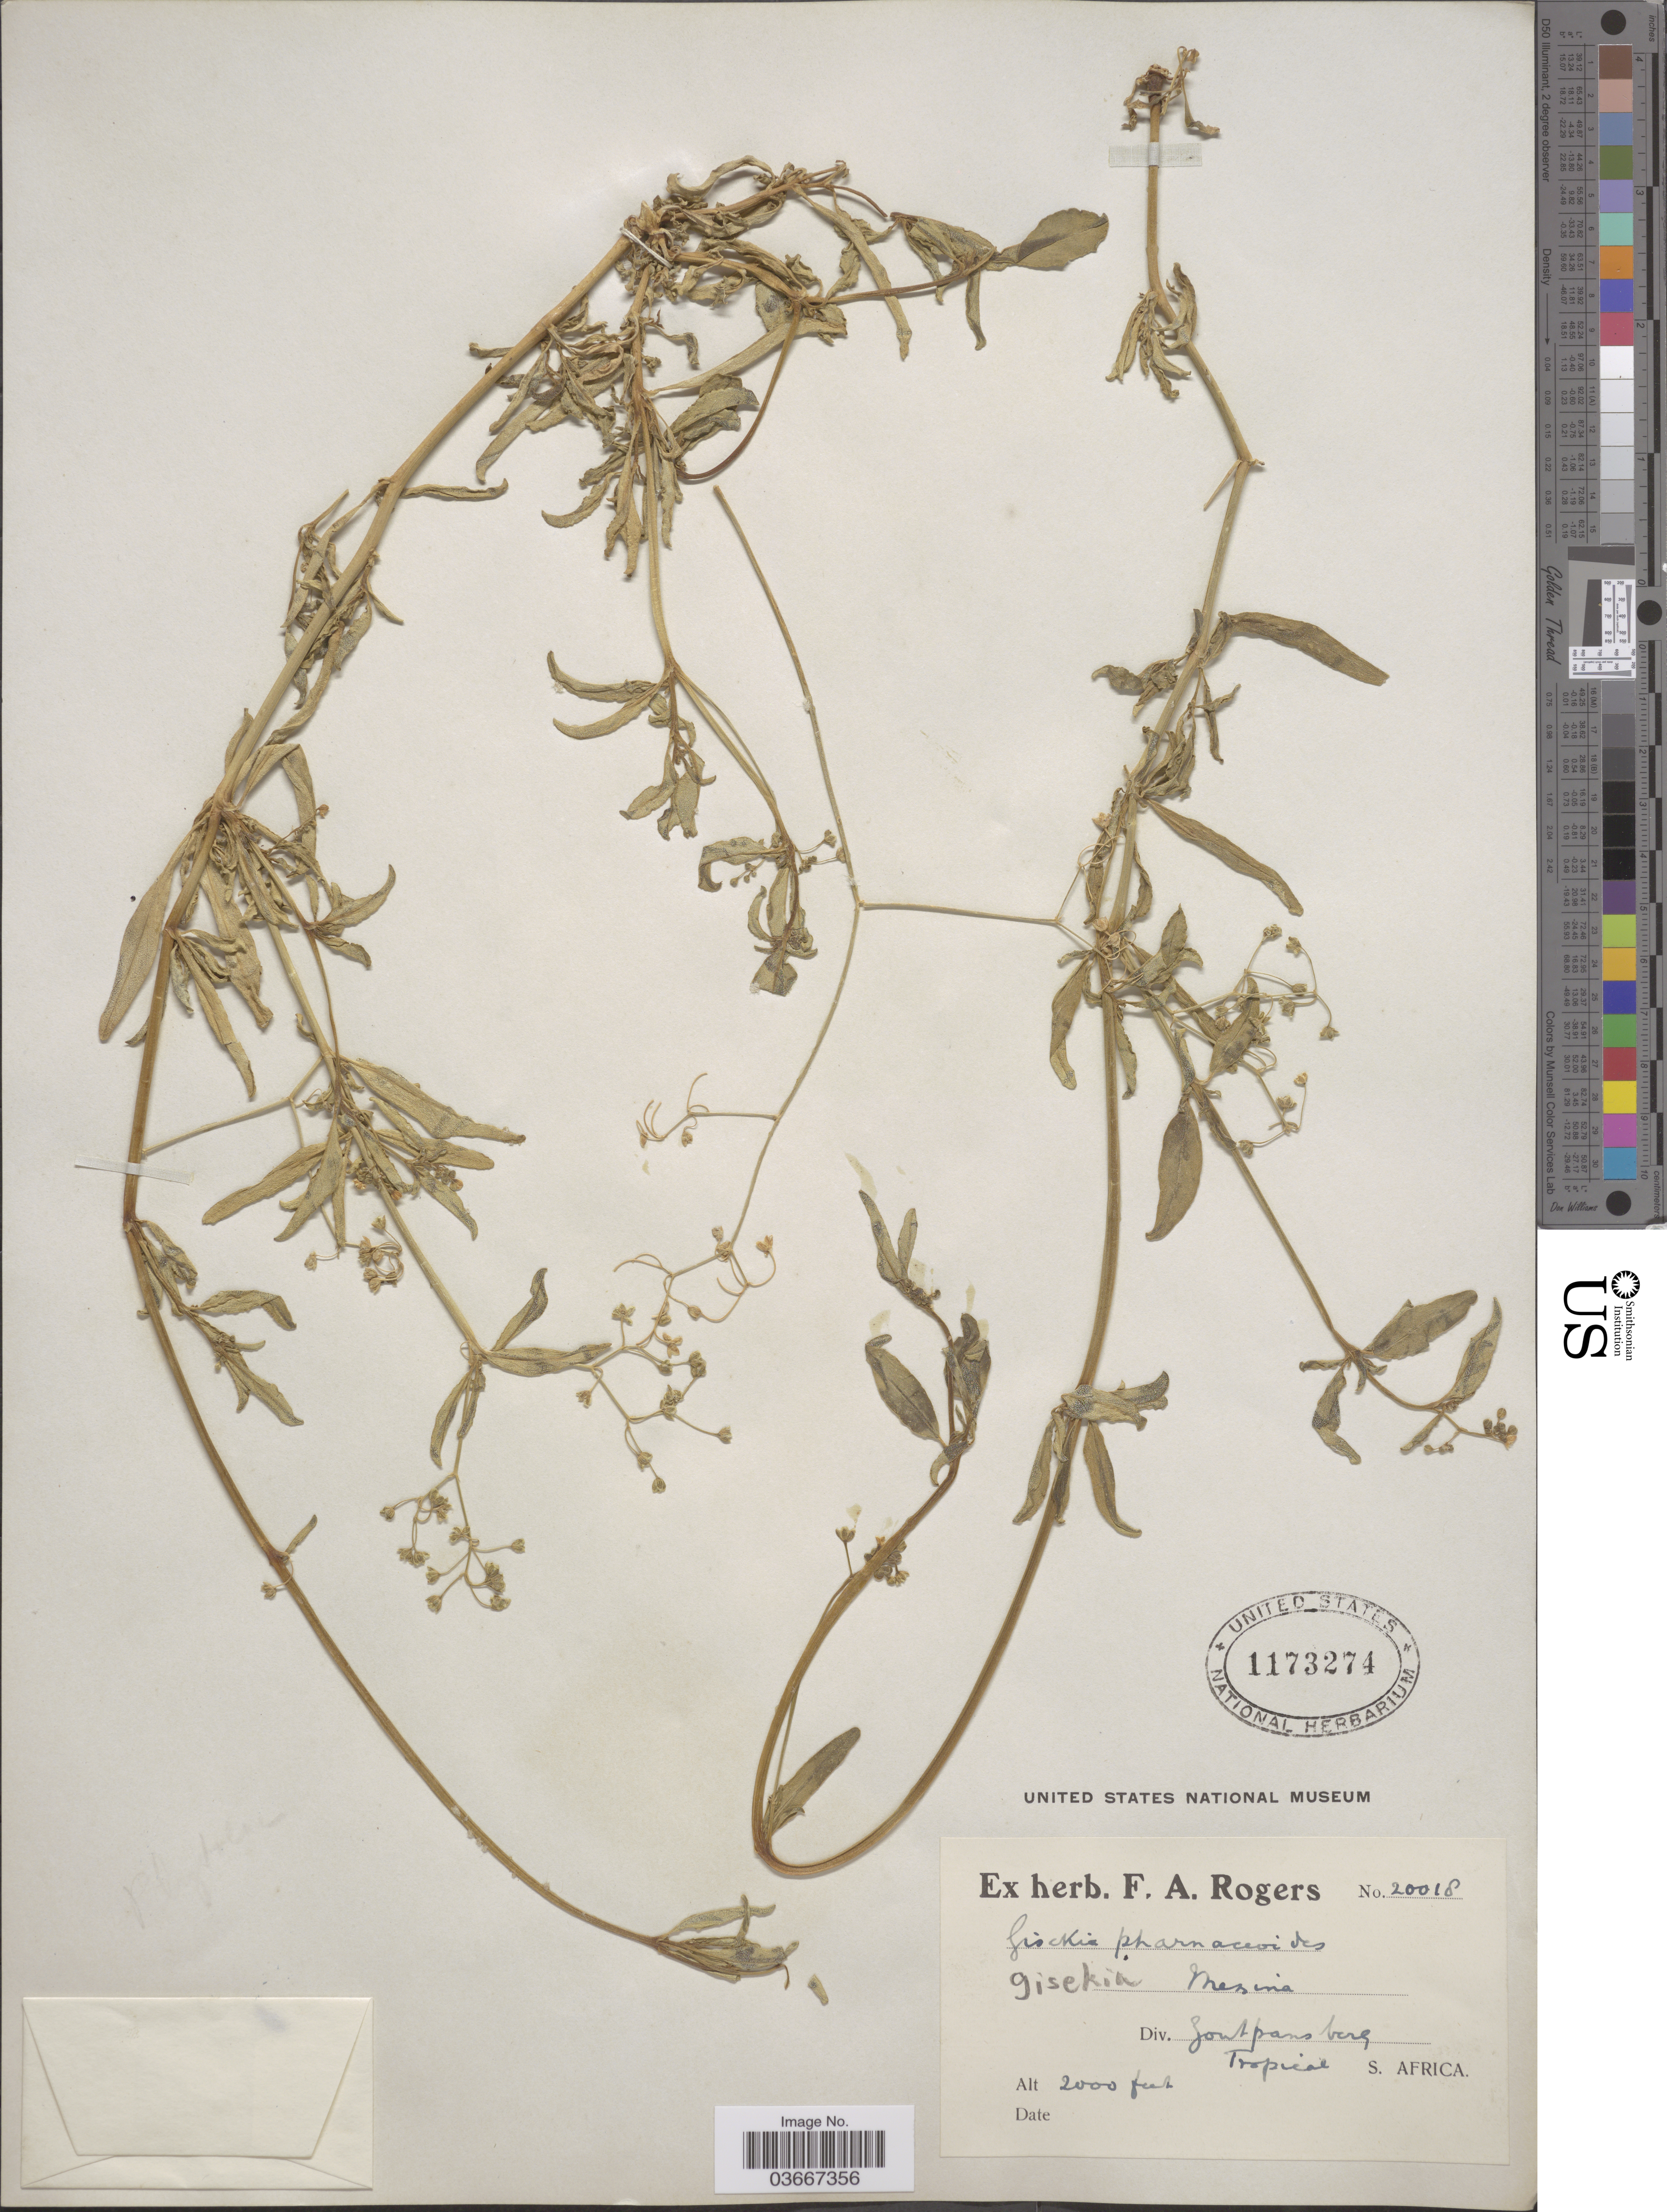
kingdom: Plantae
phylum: Tracheophyta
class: Magnoliopsida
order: Caryophyllales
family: Gisekiaceae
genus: Gisekia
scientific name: Gisekia pharnaceoides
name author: L.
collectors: ex herb. F. A. Rogers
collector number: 20018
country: South Africa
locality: Div. Zoutpansberg. Tropical S. Africa.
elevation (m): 610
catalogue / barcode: US 1173274